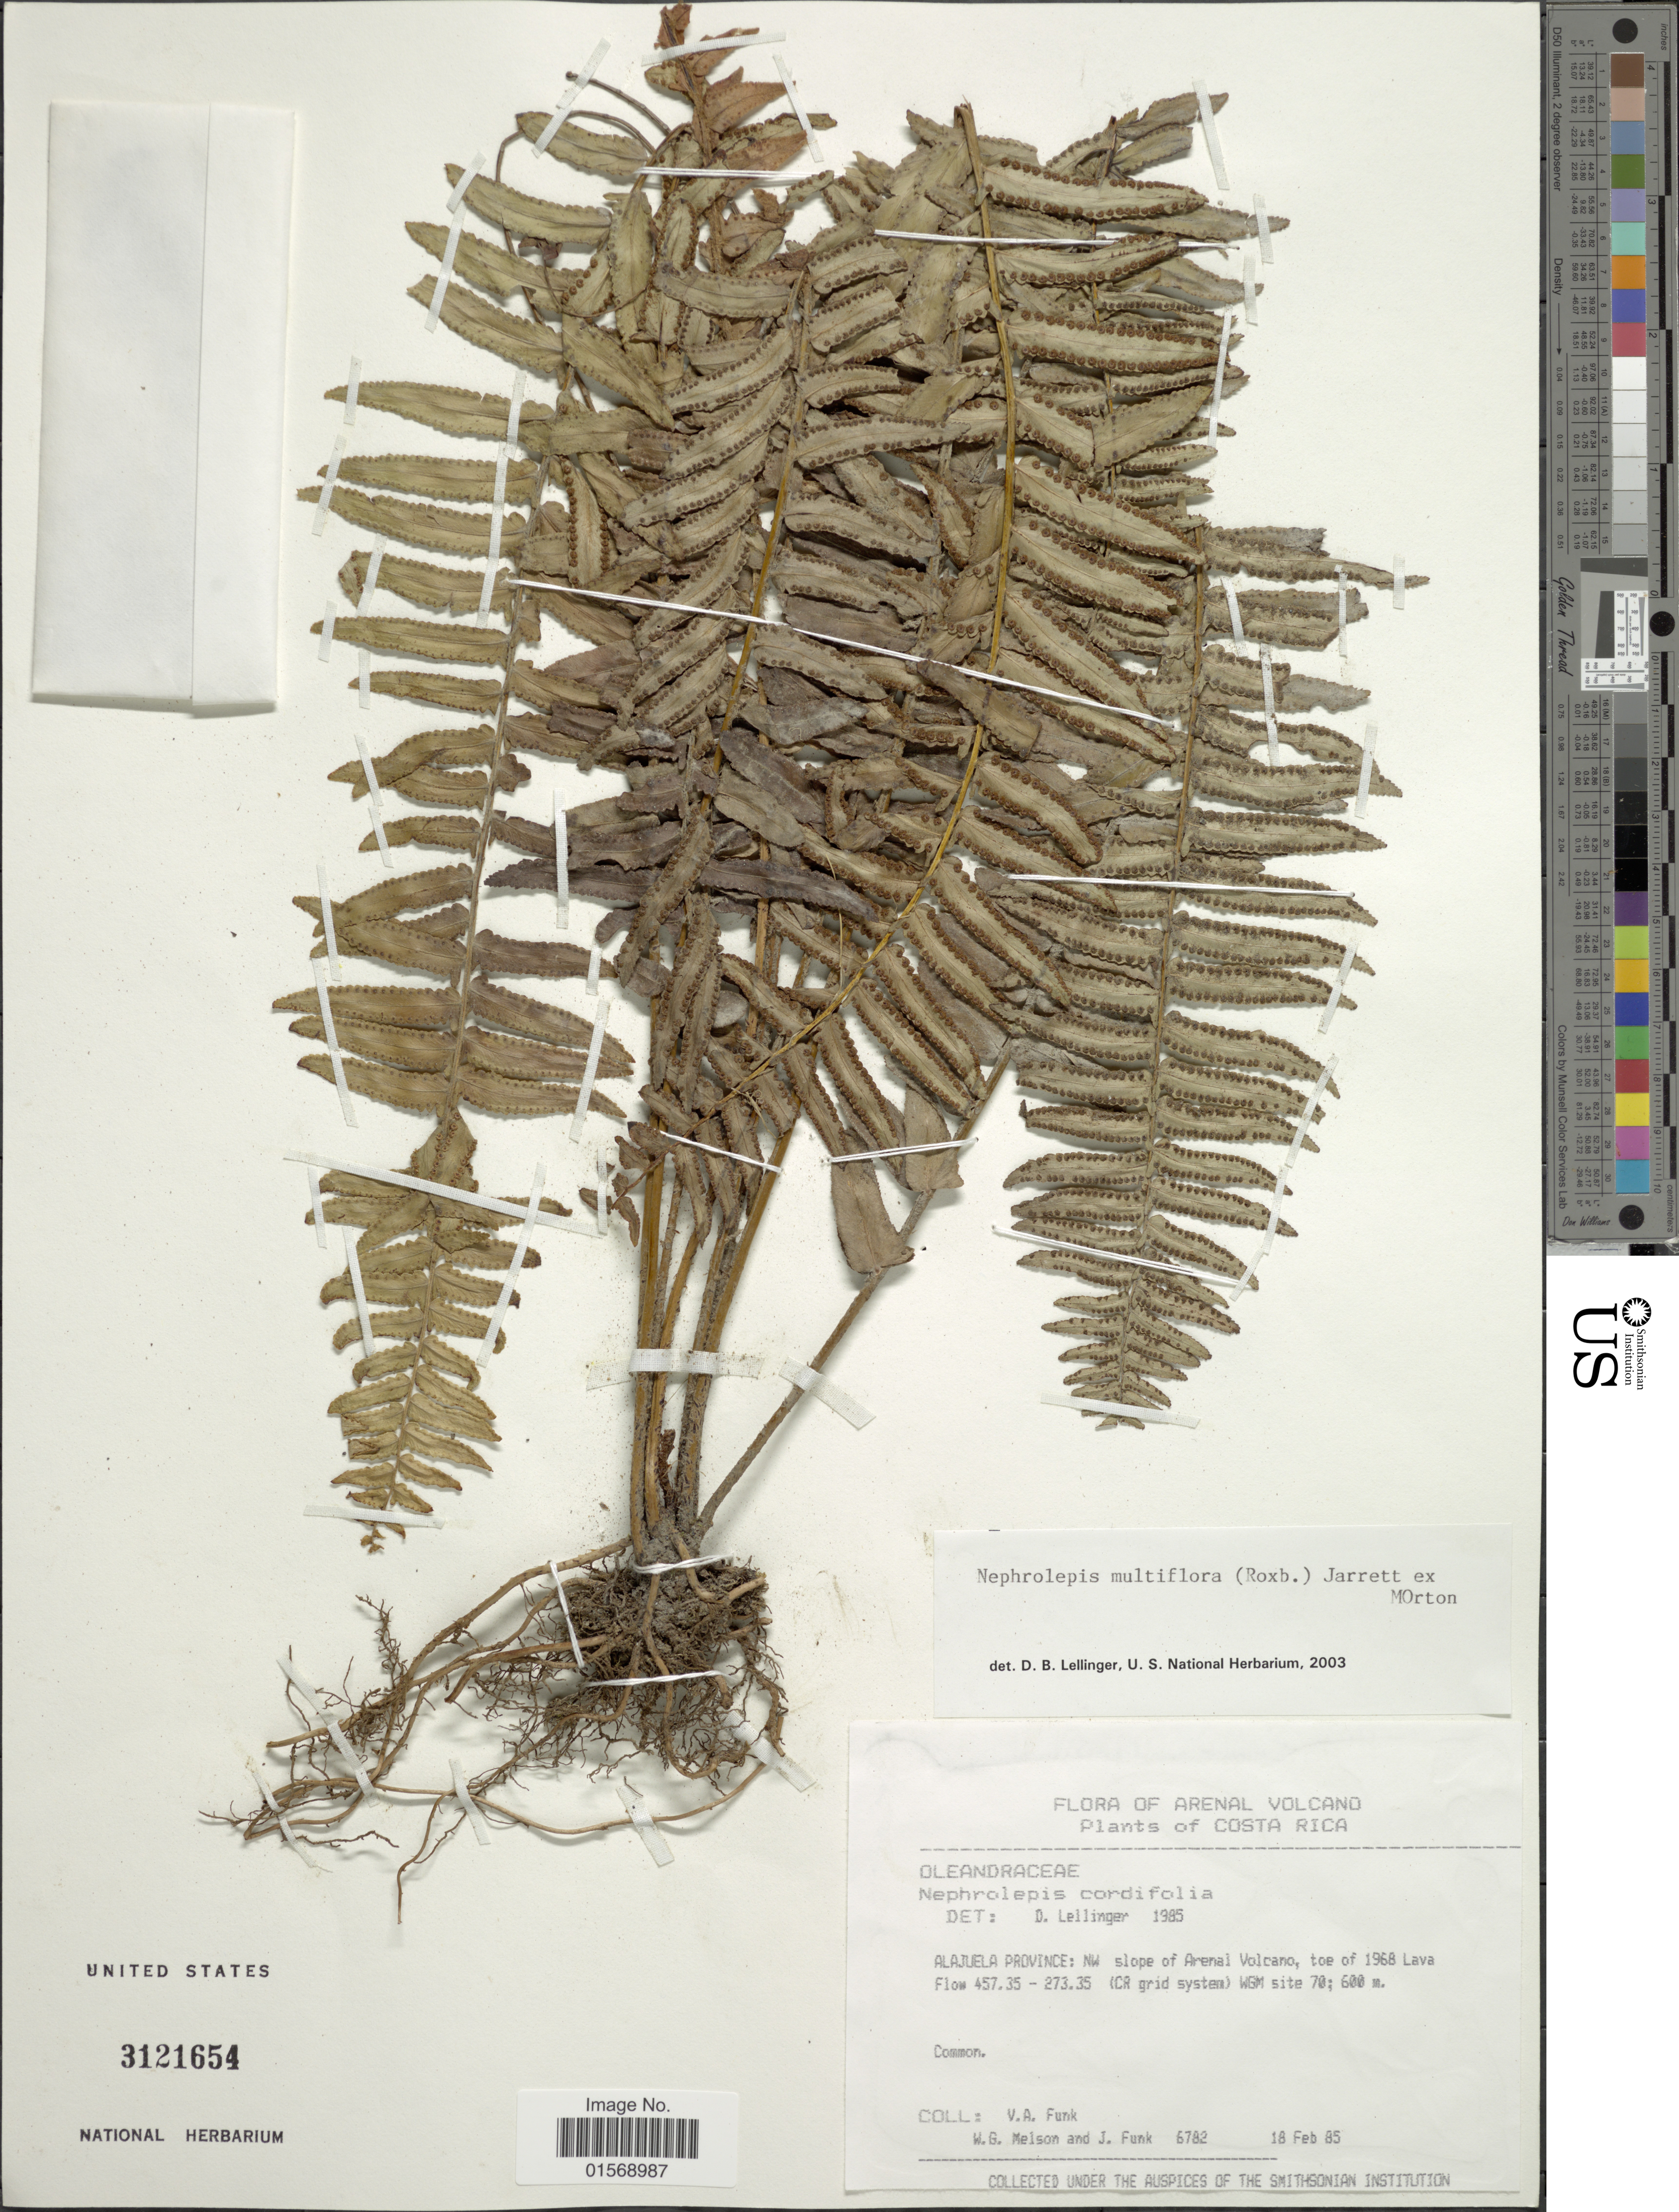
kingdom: Plantae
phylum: Tracheophyta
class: Polypodiopsida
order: Polypodiales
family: Nephrolepidaceae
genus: Nephrolepis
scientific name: Nephrolepis multiflora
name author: (Roxb.) F.M. Jarrett ex C.V. Morton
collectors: V. Funk, W. Melson & J. Funk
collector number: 6782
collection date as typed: Transcribed d/m/y: 18/2/85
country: Costa Rica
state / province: Alajuela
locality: Arenal Volcano, Costa Rica. Alajuela Province: NW slope of Arenal Volcano, toe of 1968 Lava Flow, WGM site 70.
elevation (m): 600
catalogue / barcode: US 3121654